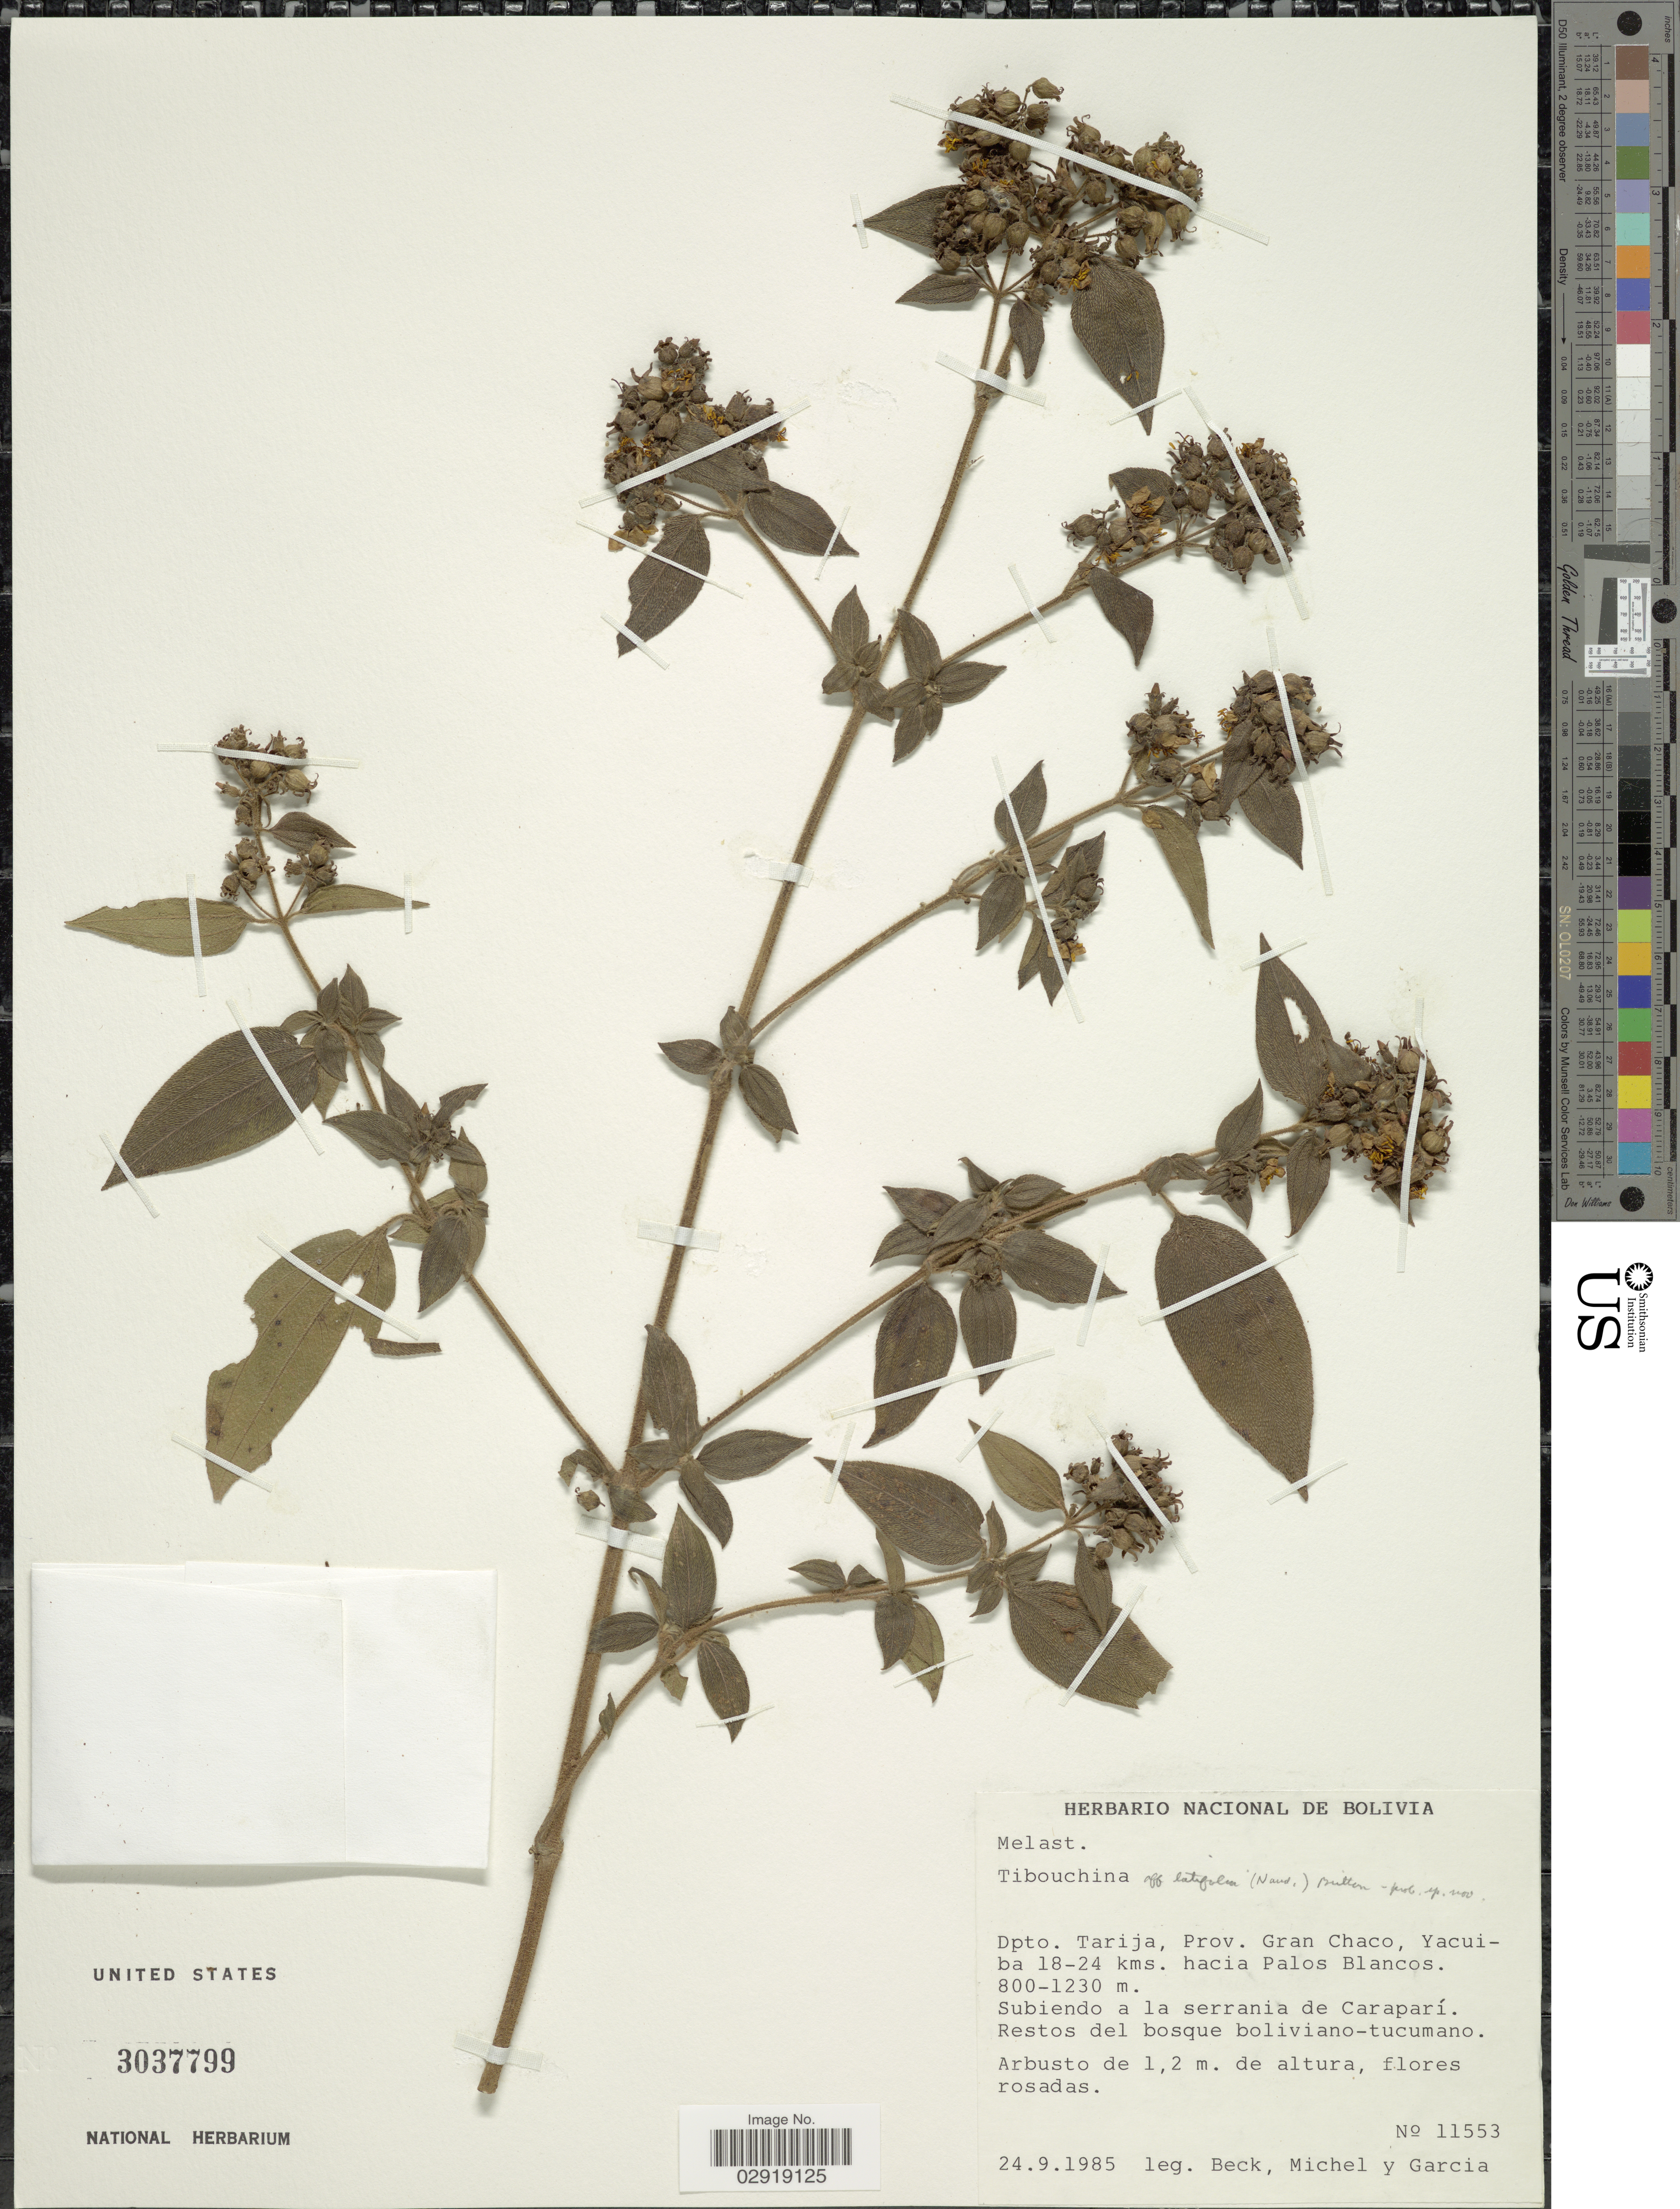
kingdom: Plantae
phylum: Tracheophyta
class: Magnoliopsida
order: Myrtales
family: Melastomataceae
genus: Chaetogastra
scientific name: Chaetogastra sp.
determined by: Michelangeli, F. A.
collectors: -- Beck, -. Michel & H. Garcia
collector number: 11553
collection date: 1985-09-24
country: Bolivia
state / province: Tarija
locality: Dpto. Tarija, Prov. Gran Chaco, Yacuiba 18-24 kms. hacia Palos Blancos.Subiendo a la serrania de Caraparí.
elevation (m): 800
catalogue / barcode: US 3037799